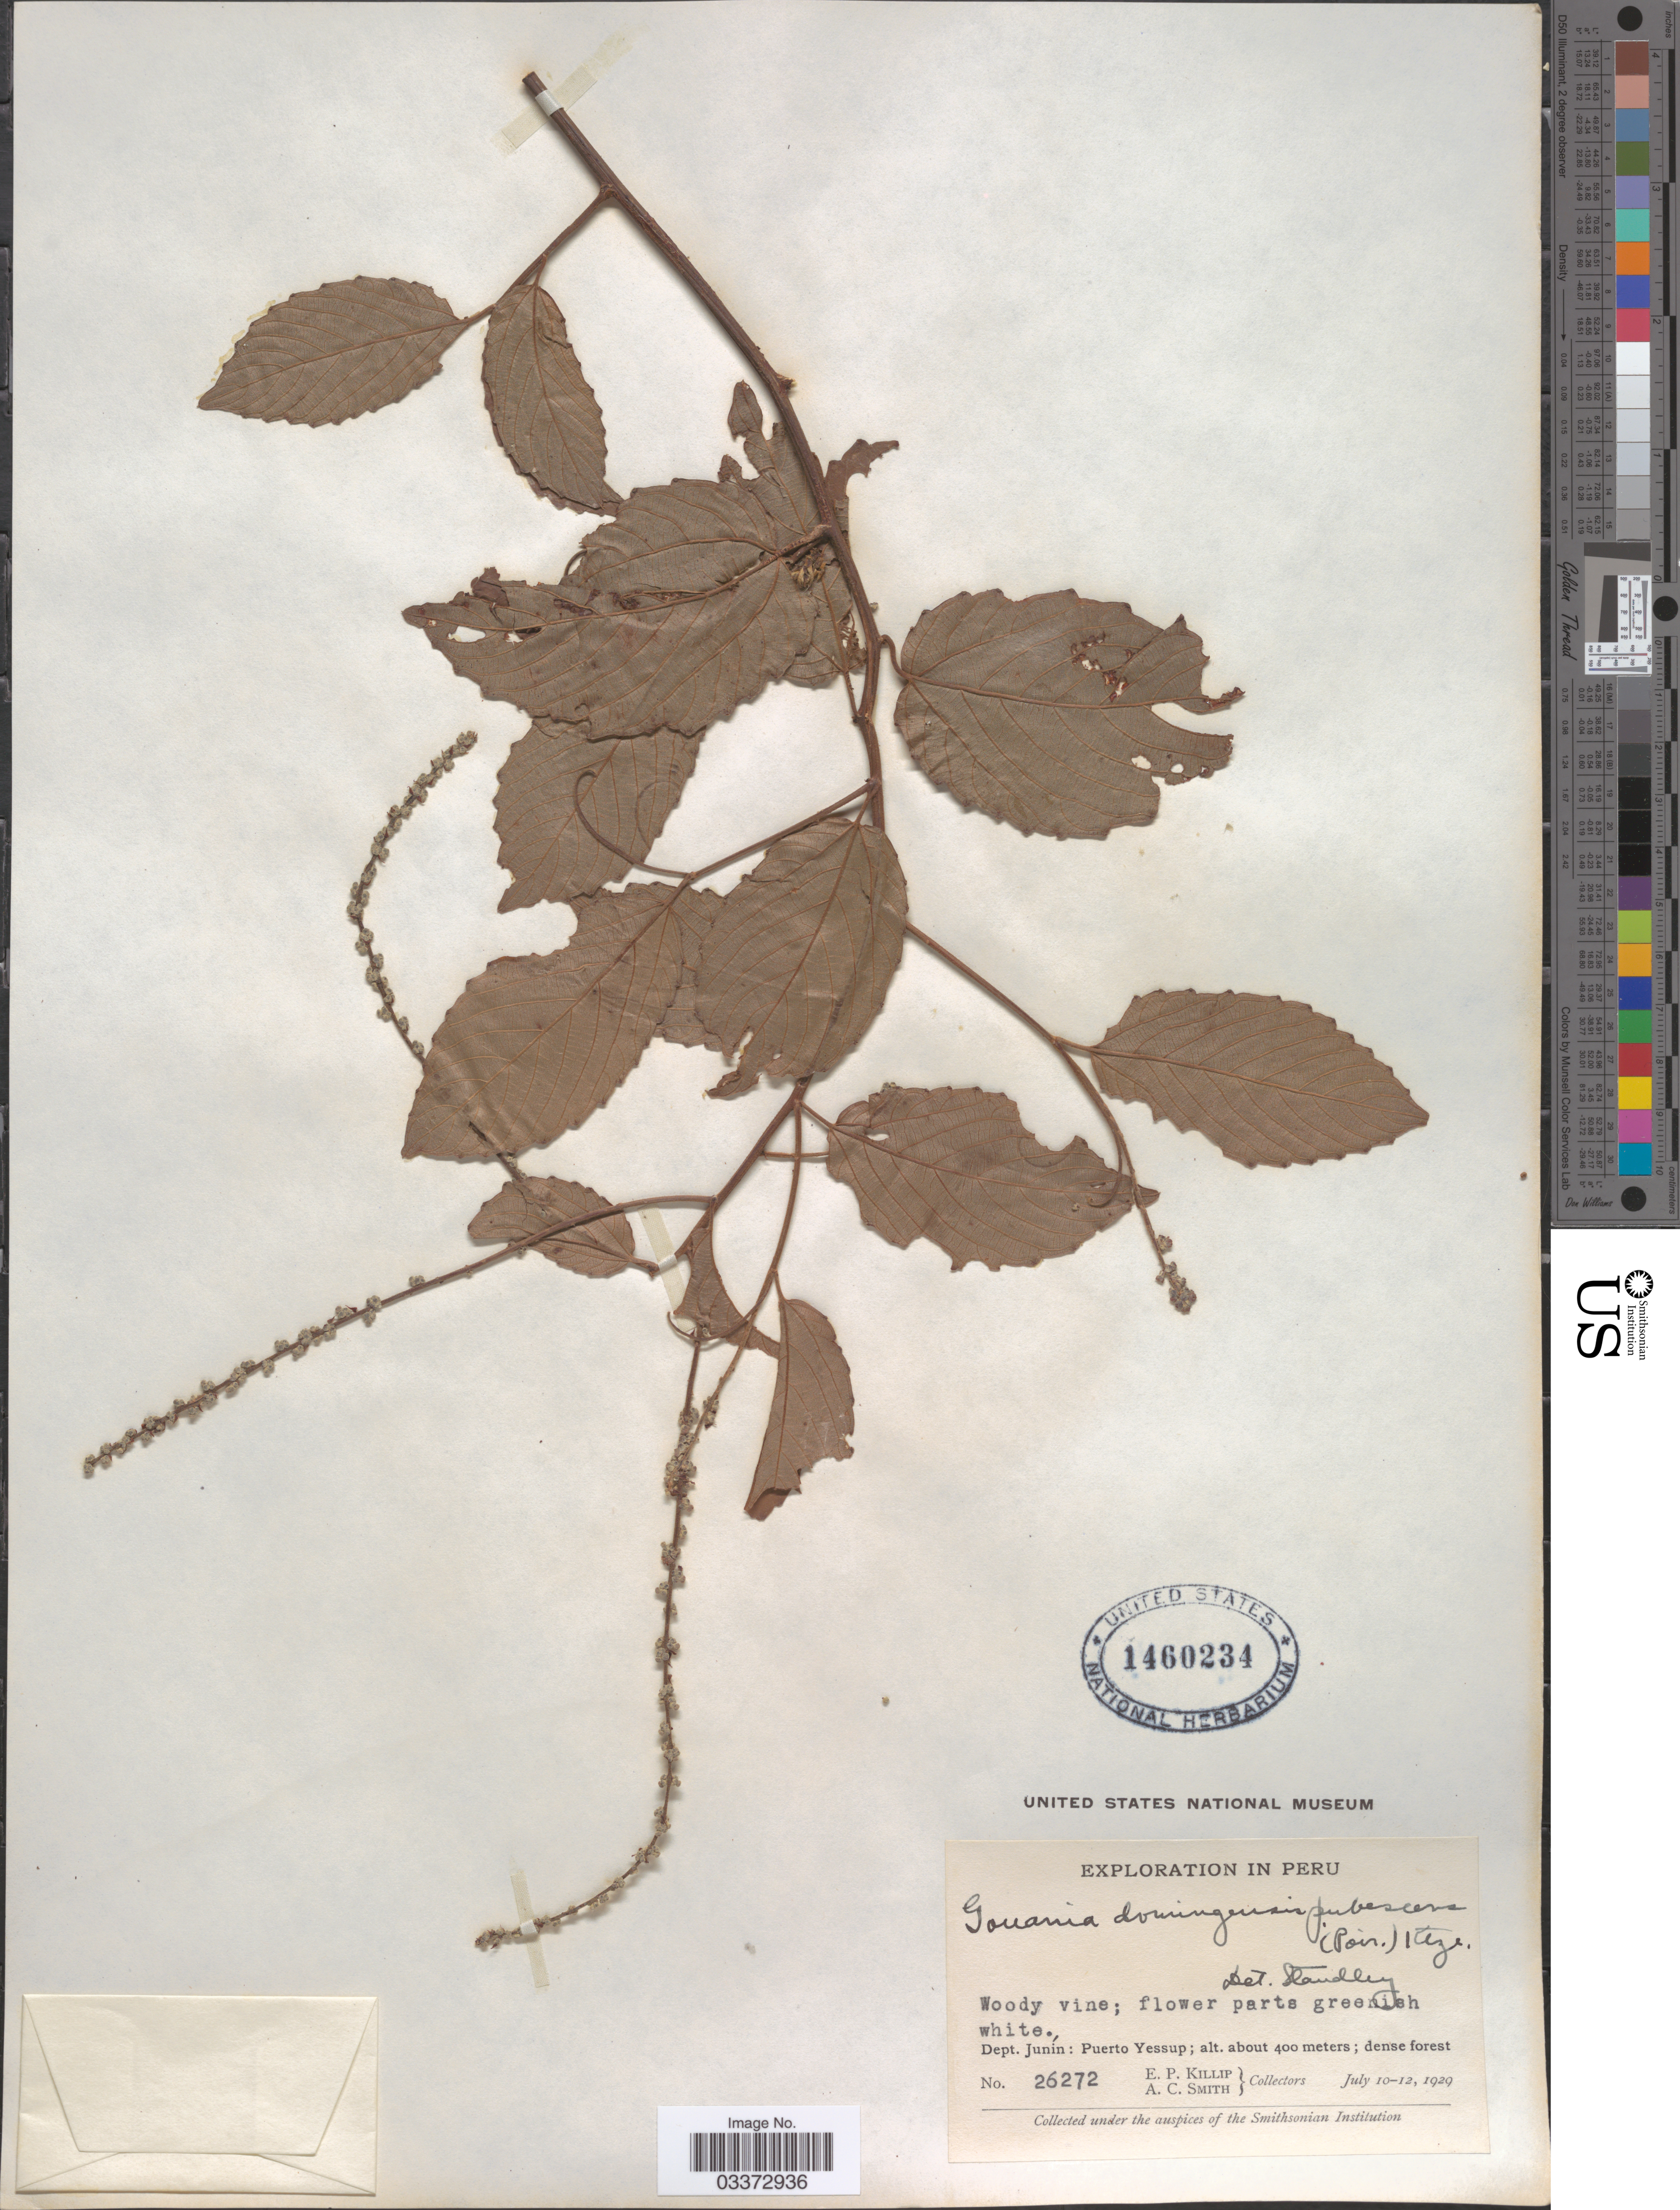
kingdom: Plantae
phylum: Tracheophyta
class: Magnoliopsida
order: Rosales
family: Rhamnaceae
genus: Gouania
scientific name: Gouania alnifolia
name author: Reissek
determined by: Figueira, Mauricio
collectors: E. P. Killip & A. C. Smith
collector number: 26272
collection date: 1929-07-10/1929-07-12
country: Peru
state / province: Junín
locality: Dept. Junín: Puerto Yessup.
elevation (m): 400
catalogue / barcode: US 1460234